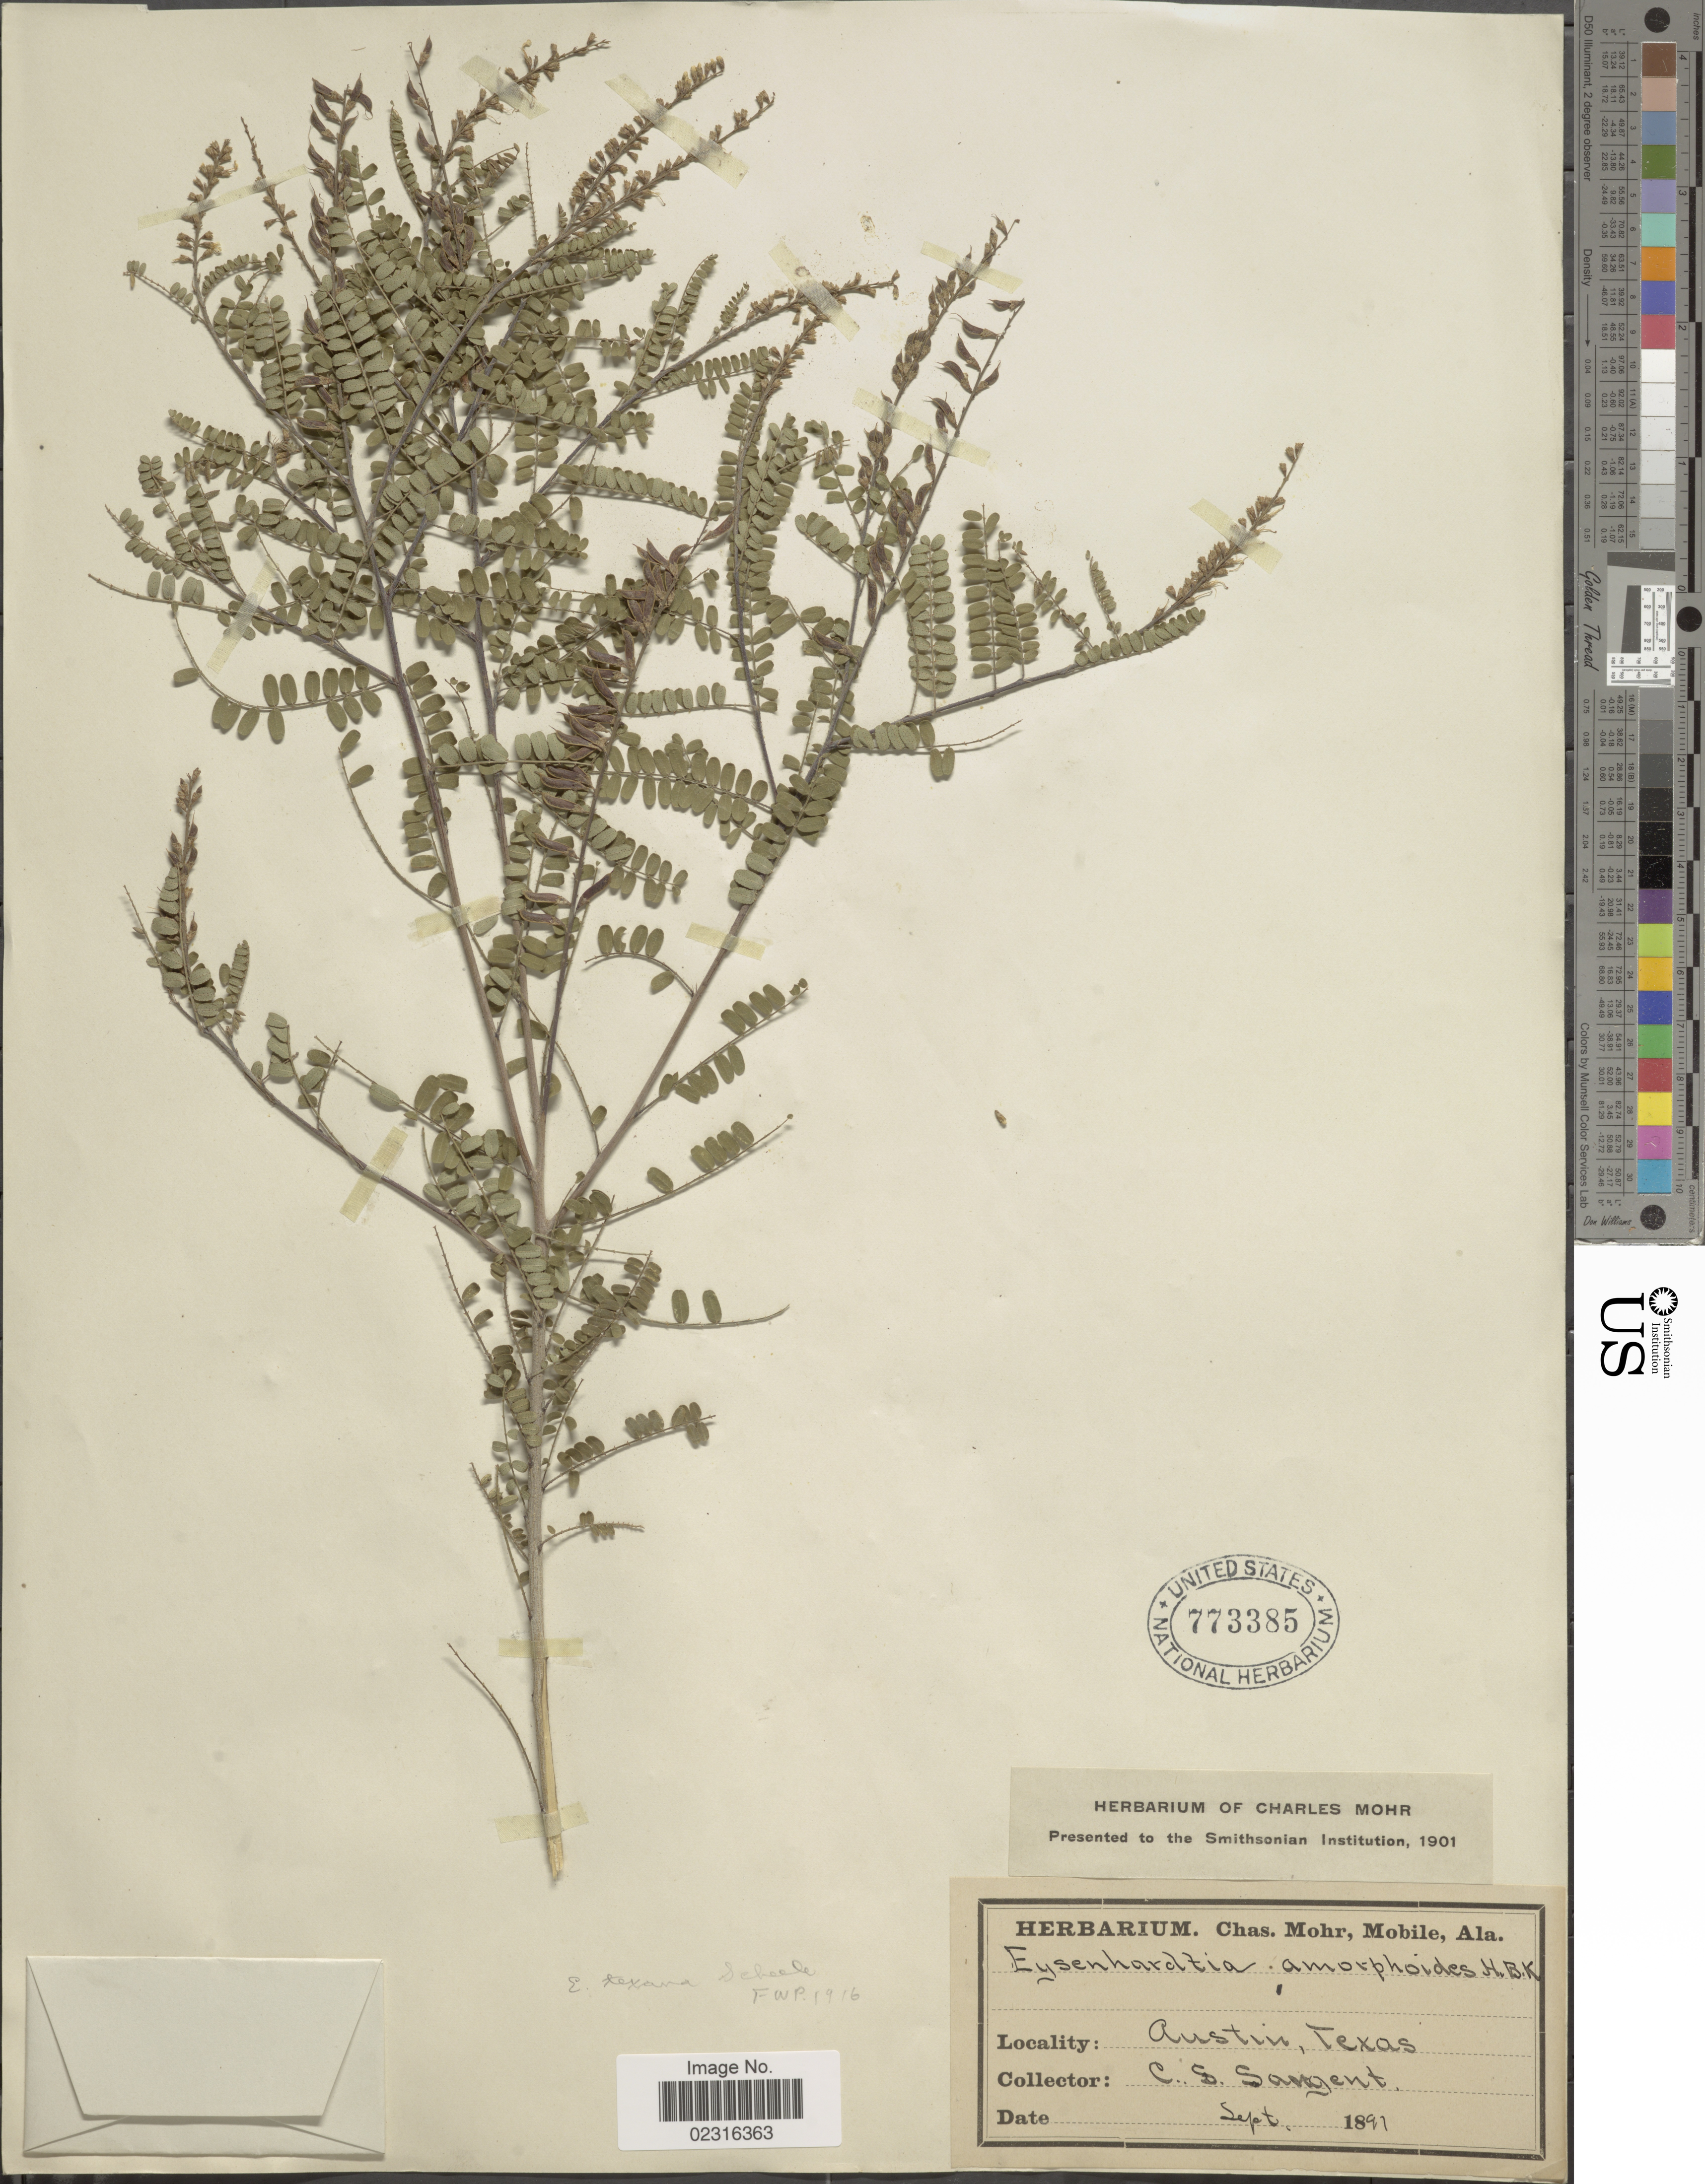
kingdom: Plantae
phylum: Tracheophyta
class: Magnoliopsida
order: Fabales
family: Fabaceae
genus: Eysenhardtia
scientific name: Eysenhardtia texana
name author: Scheele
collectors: C. S. Sargent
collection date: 1891-09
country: United States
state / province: Texas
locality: Austin.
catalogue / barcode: US 773385